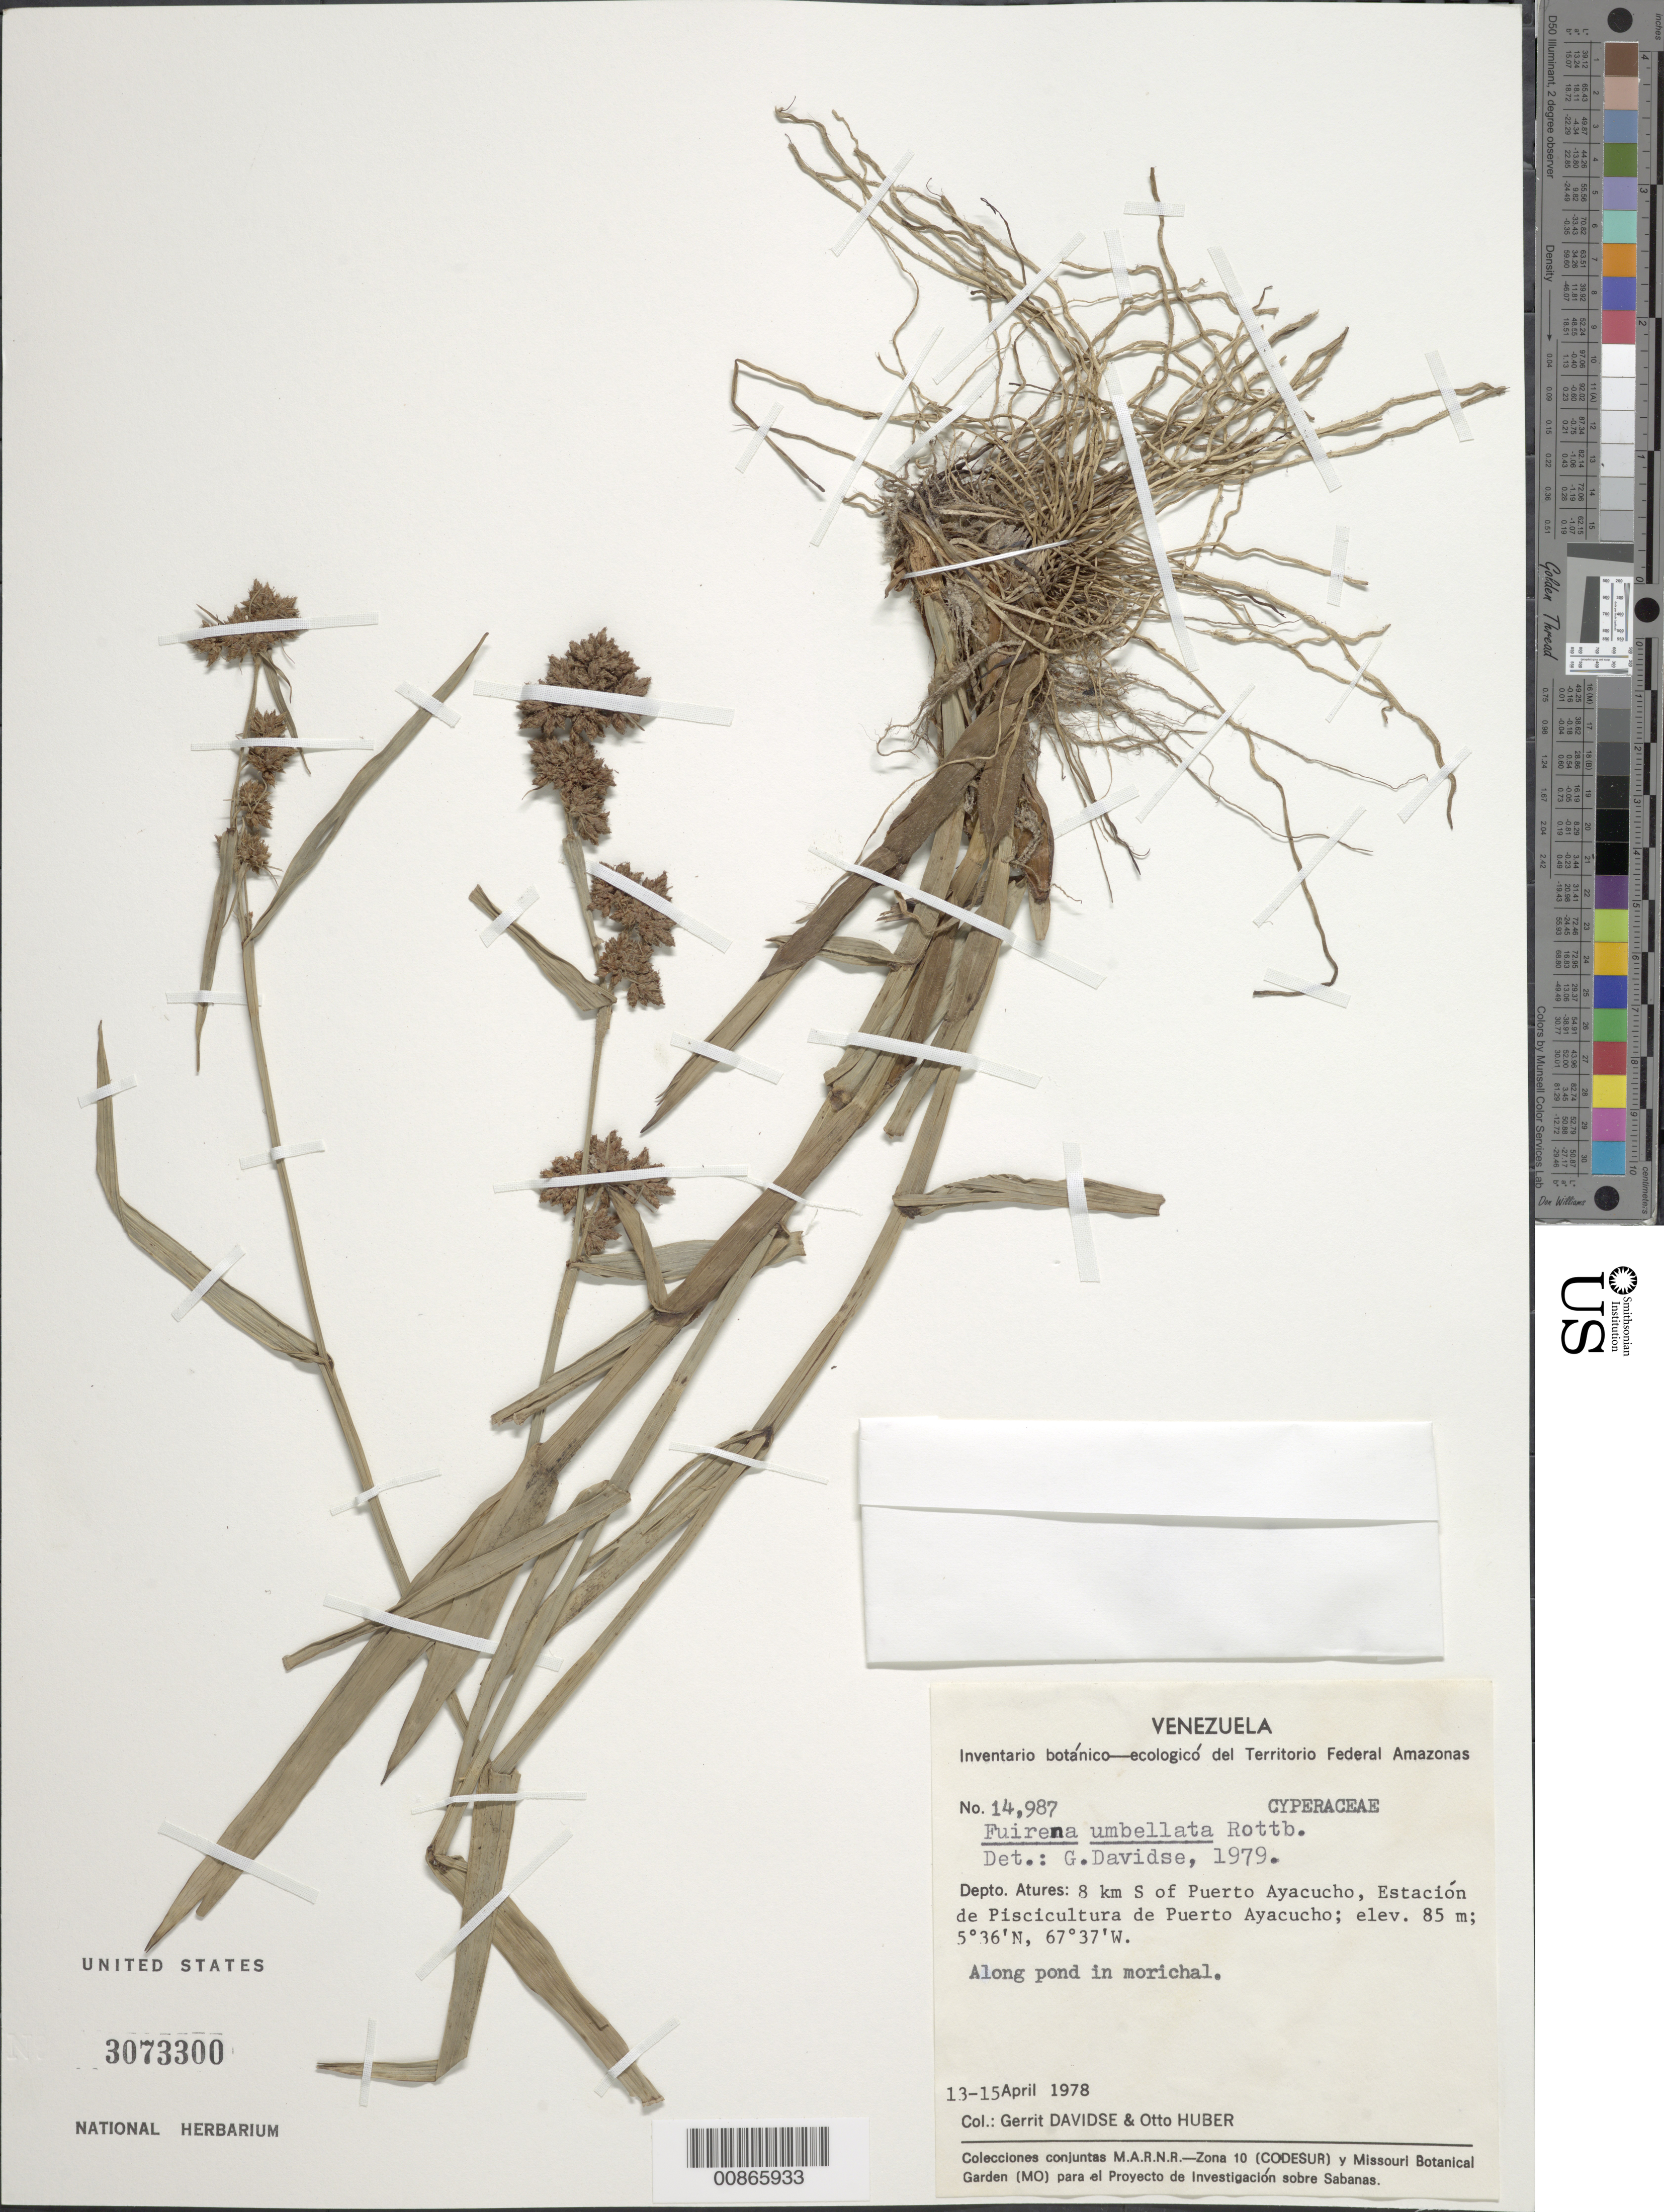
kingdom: Plantae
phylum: Tracheophyta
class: Liliopsida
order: Poales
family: Cyperaceae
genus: Fuirena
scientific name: Fuirena umbellata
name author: Rottb.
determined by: Davidse, Gerrit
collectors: G. Davidse & O. Huber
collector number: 14987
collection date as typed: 13-Apr-78 to 15-Apr-78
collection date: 1978-04-13/1978-04-15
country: Venezuela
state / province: Amazonas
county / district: Atures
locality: Puerto Ayacucho, 8 km S of, Estación de Piscicultura de Puerto Ayacucho, Río Orinoco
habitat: Along pond in morichal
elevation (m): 85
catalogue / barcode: US 3073300